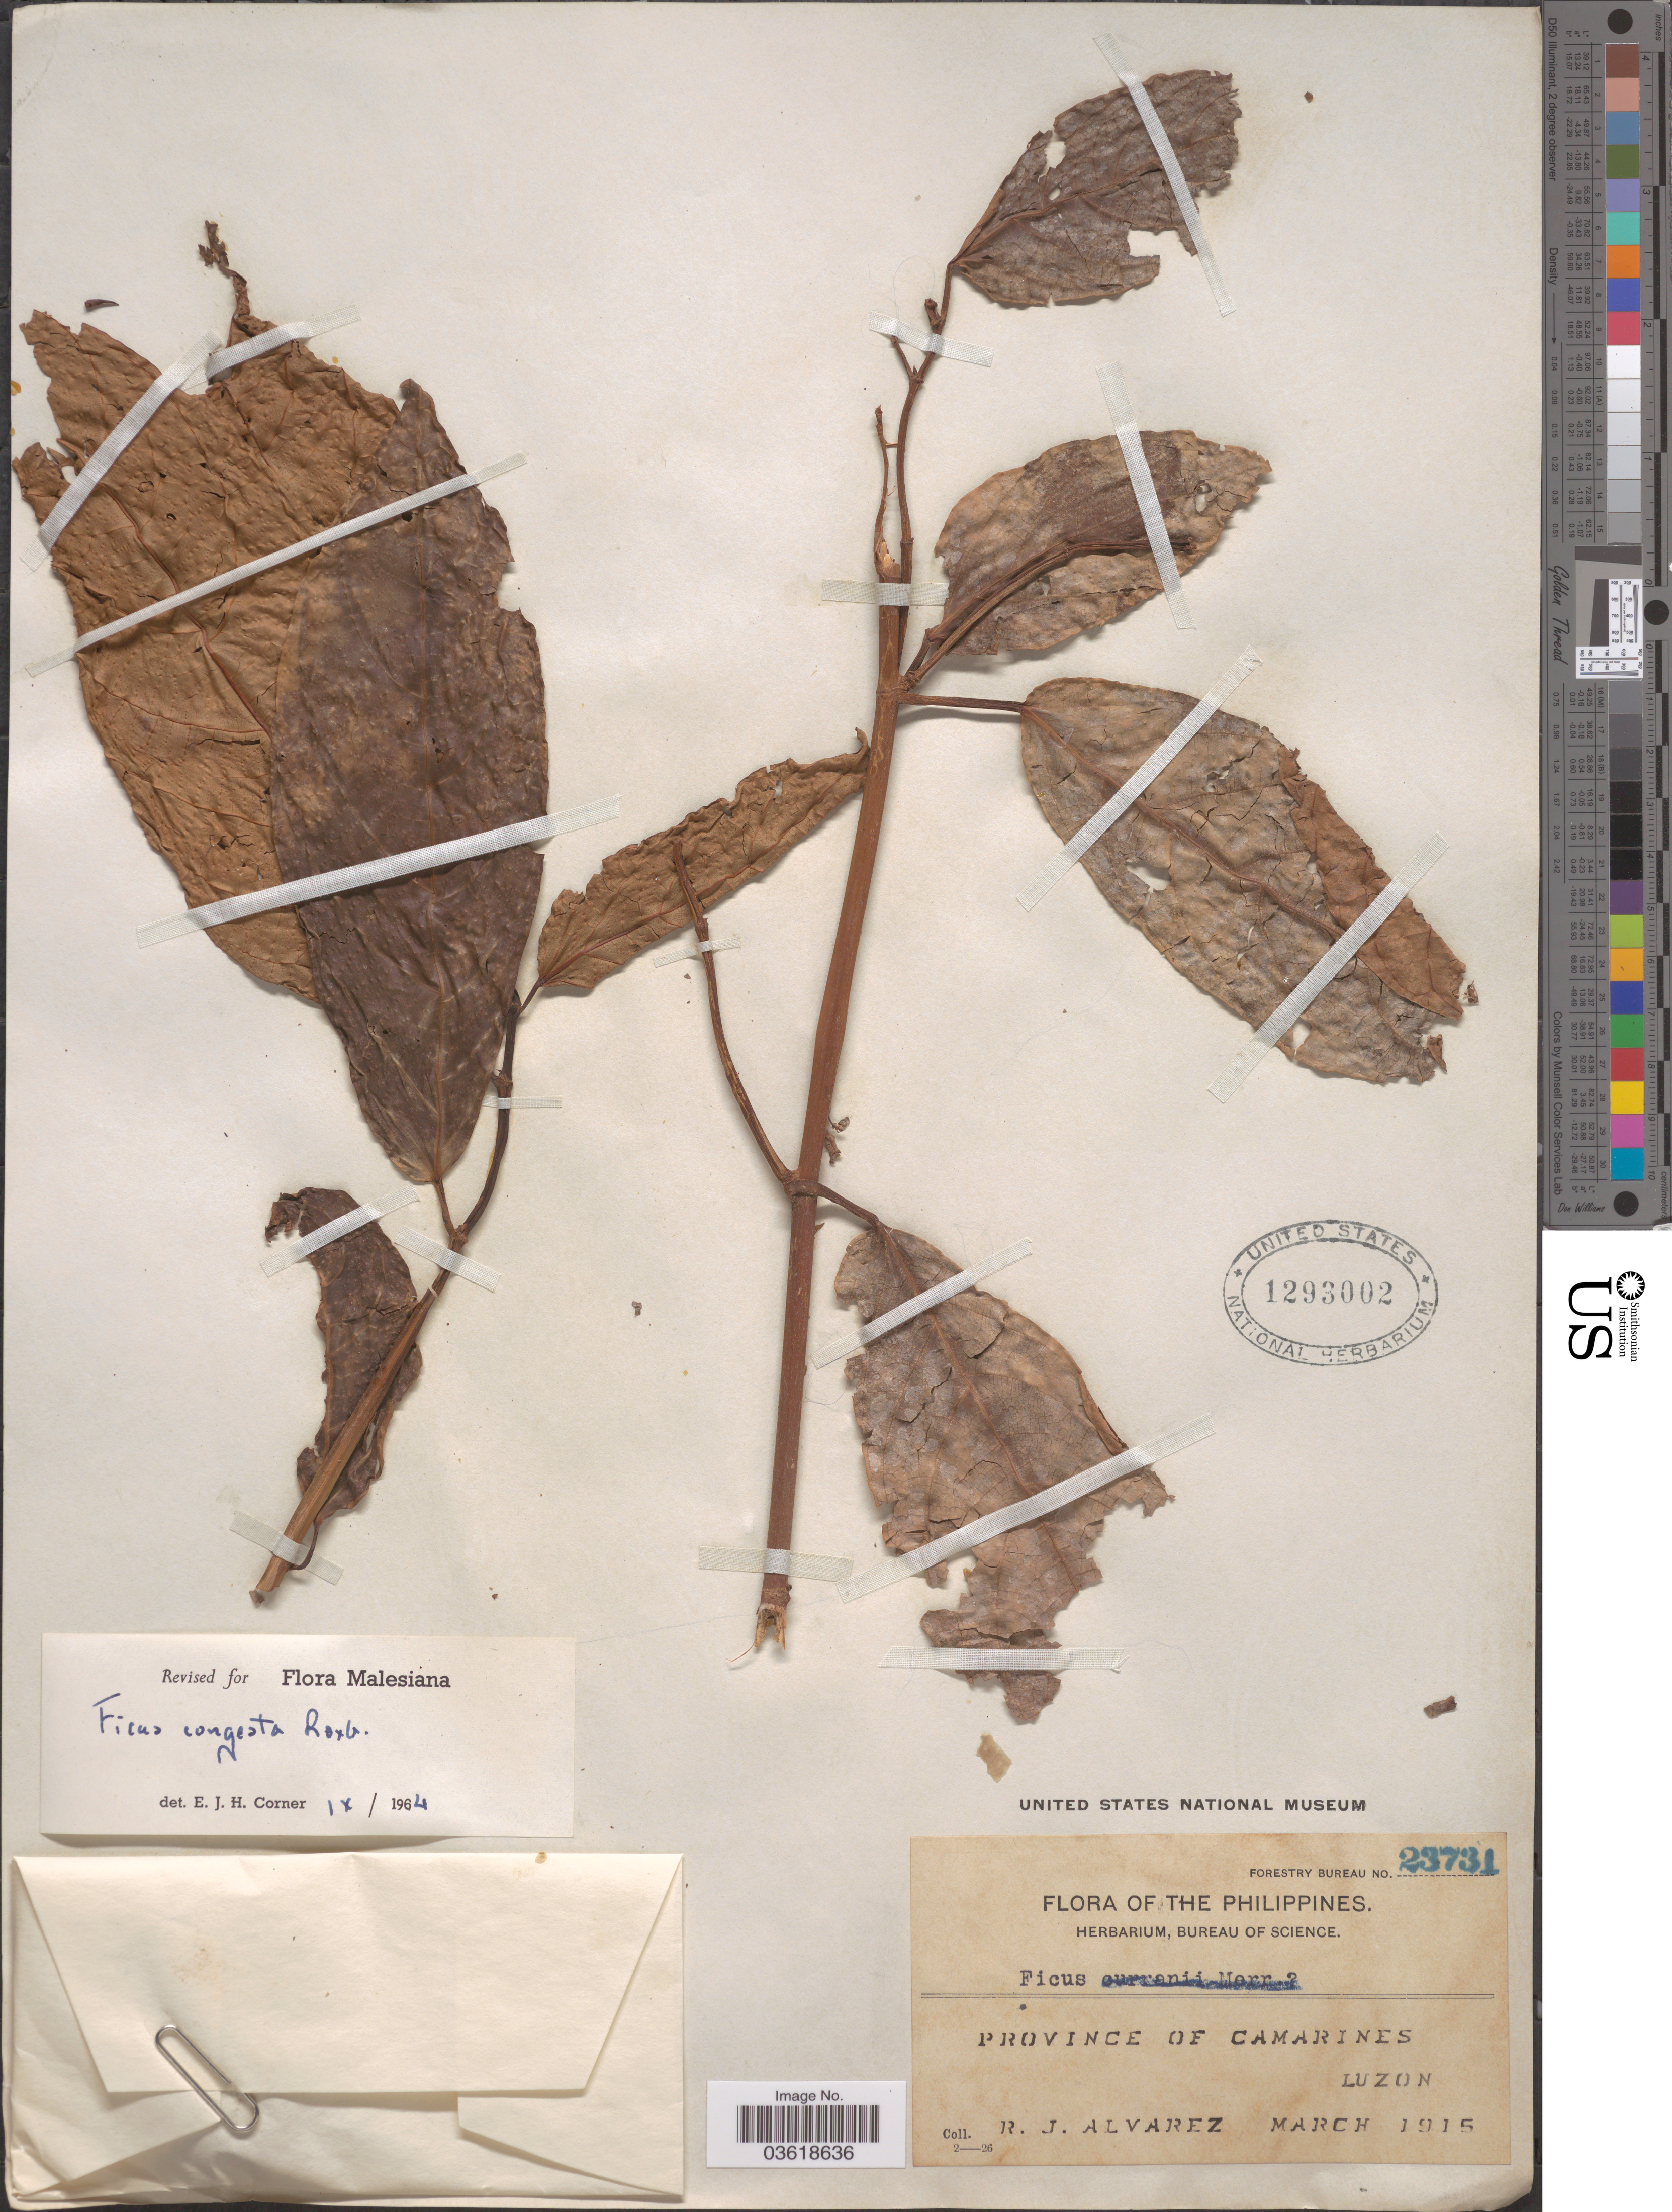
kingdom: Plantae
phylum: Tracheophyta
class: Magnoliopsida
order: Rosales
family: Moraceae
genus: Ficus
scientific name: Ficus congesta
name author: Roxb.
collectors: R. Alvarez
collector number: Forestry Bureau 23731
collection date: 1915-03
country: Philippines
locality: Province of Camarines. Luzon.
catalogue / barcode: US 1293002